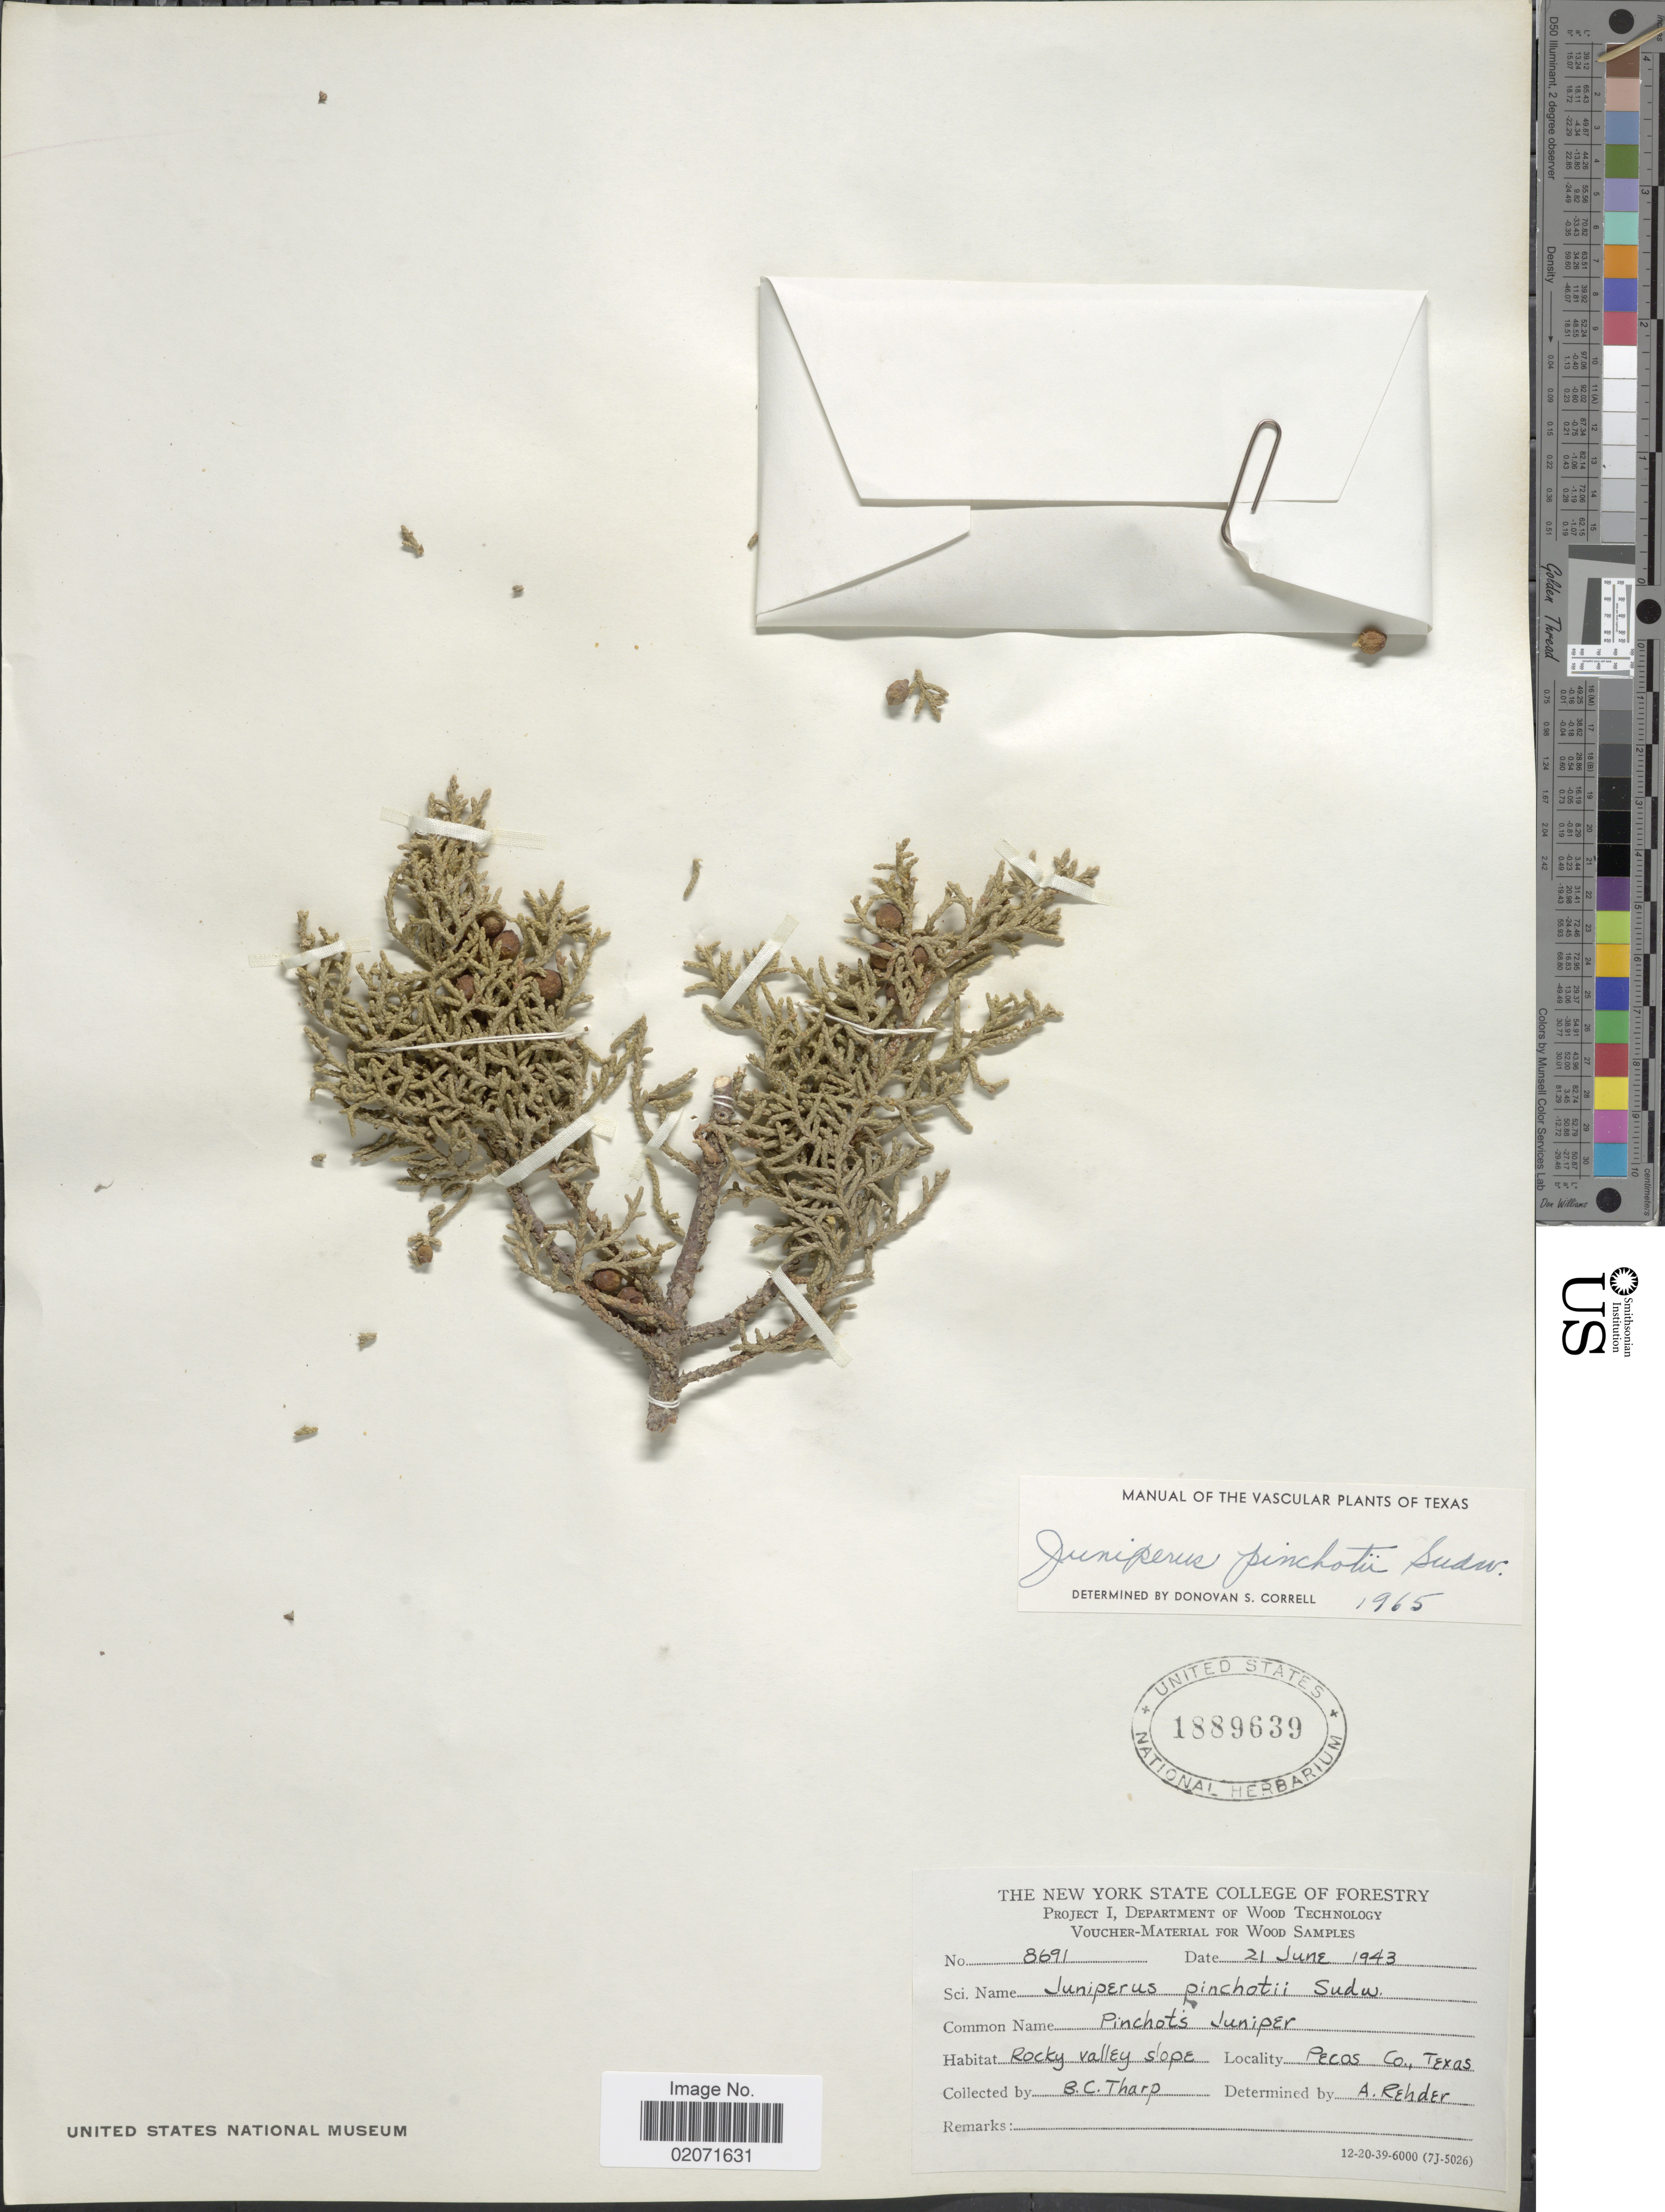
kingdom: Plantae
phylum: Tracheophyta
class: Pinopsida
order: Pinales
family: Cupressaceae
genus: Juniperus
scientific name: Juniperus pinchotii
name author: Sudw.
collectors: B. C. Tharp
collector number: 8691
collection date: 1943-06-21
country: United States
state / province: Texas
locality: Pecas Co.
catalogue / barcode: US 1889639